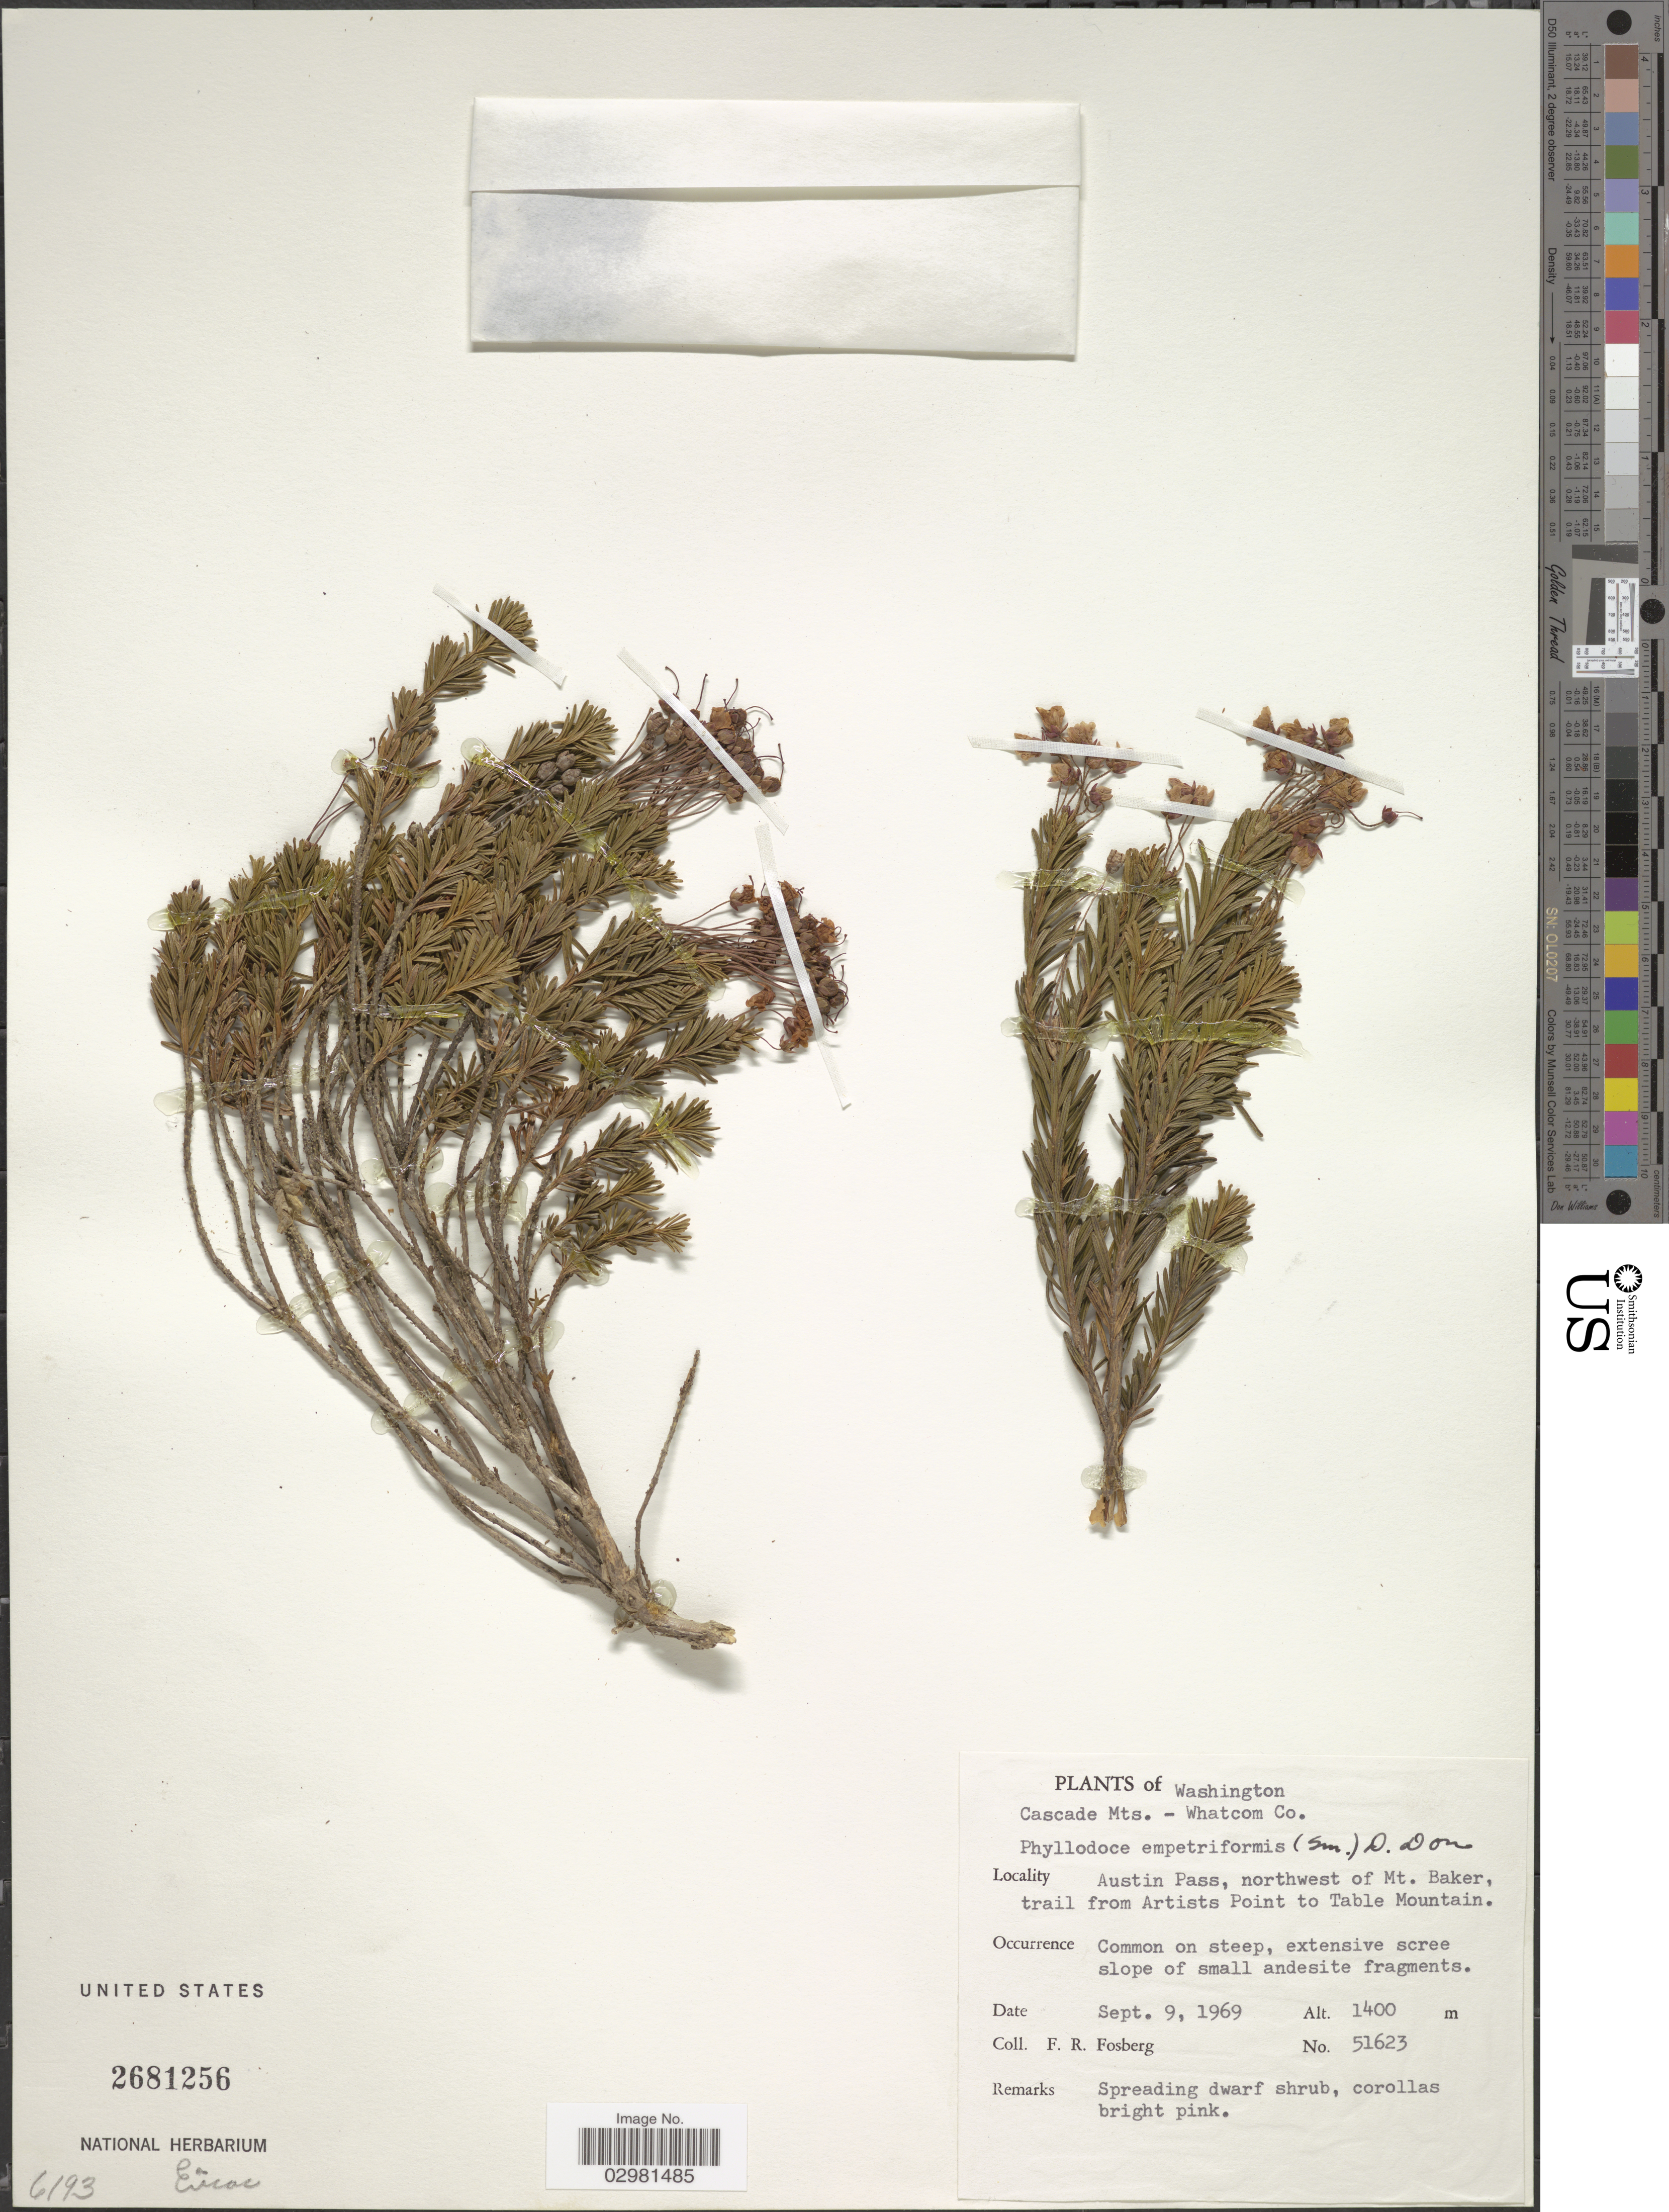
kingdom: Plantae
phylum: Tracheophyta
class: Magnoliopsida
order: Ericales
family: Ericaceae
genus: Phyllodoce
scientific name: Phyllodoce empetiformis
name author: (Small) D. Don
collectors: F. R. Fosberg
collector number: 51623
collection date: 1969-09-09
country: United States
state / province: Washington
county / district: Whatcom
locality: Cascade Mts. - Whatcom Co., Austin Pass, northwest of Mt. Baker, trail from Artists Point to Table Mountain.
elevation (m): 1400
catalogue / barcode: US 2681256